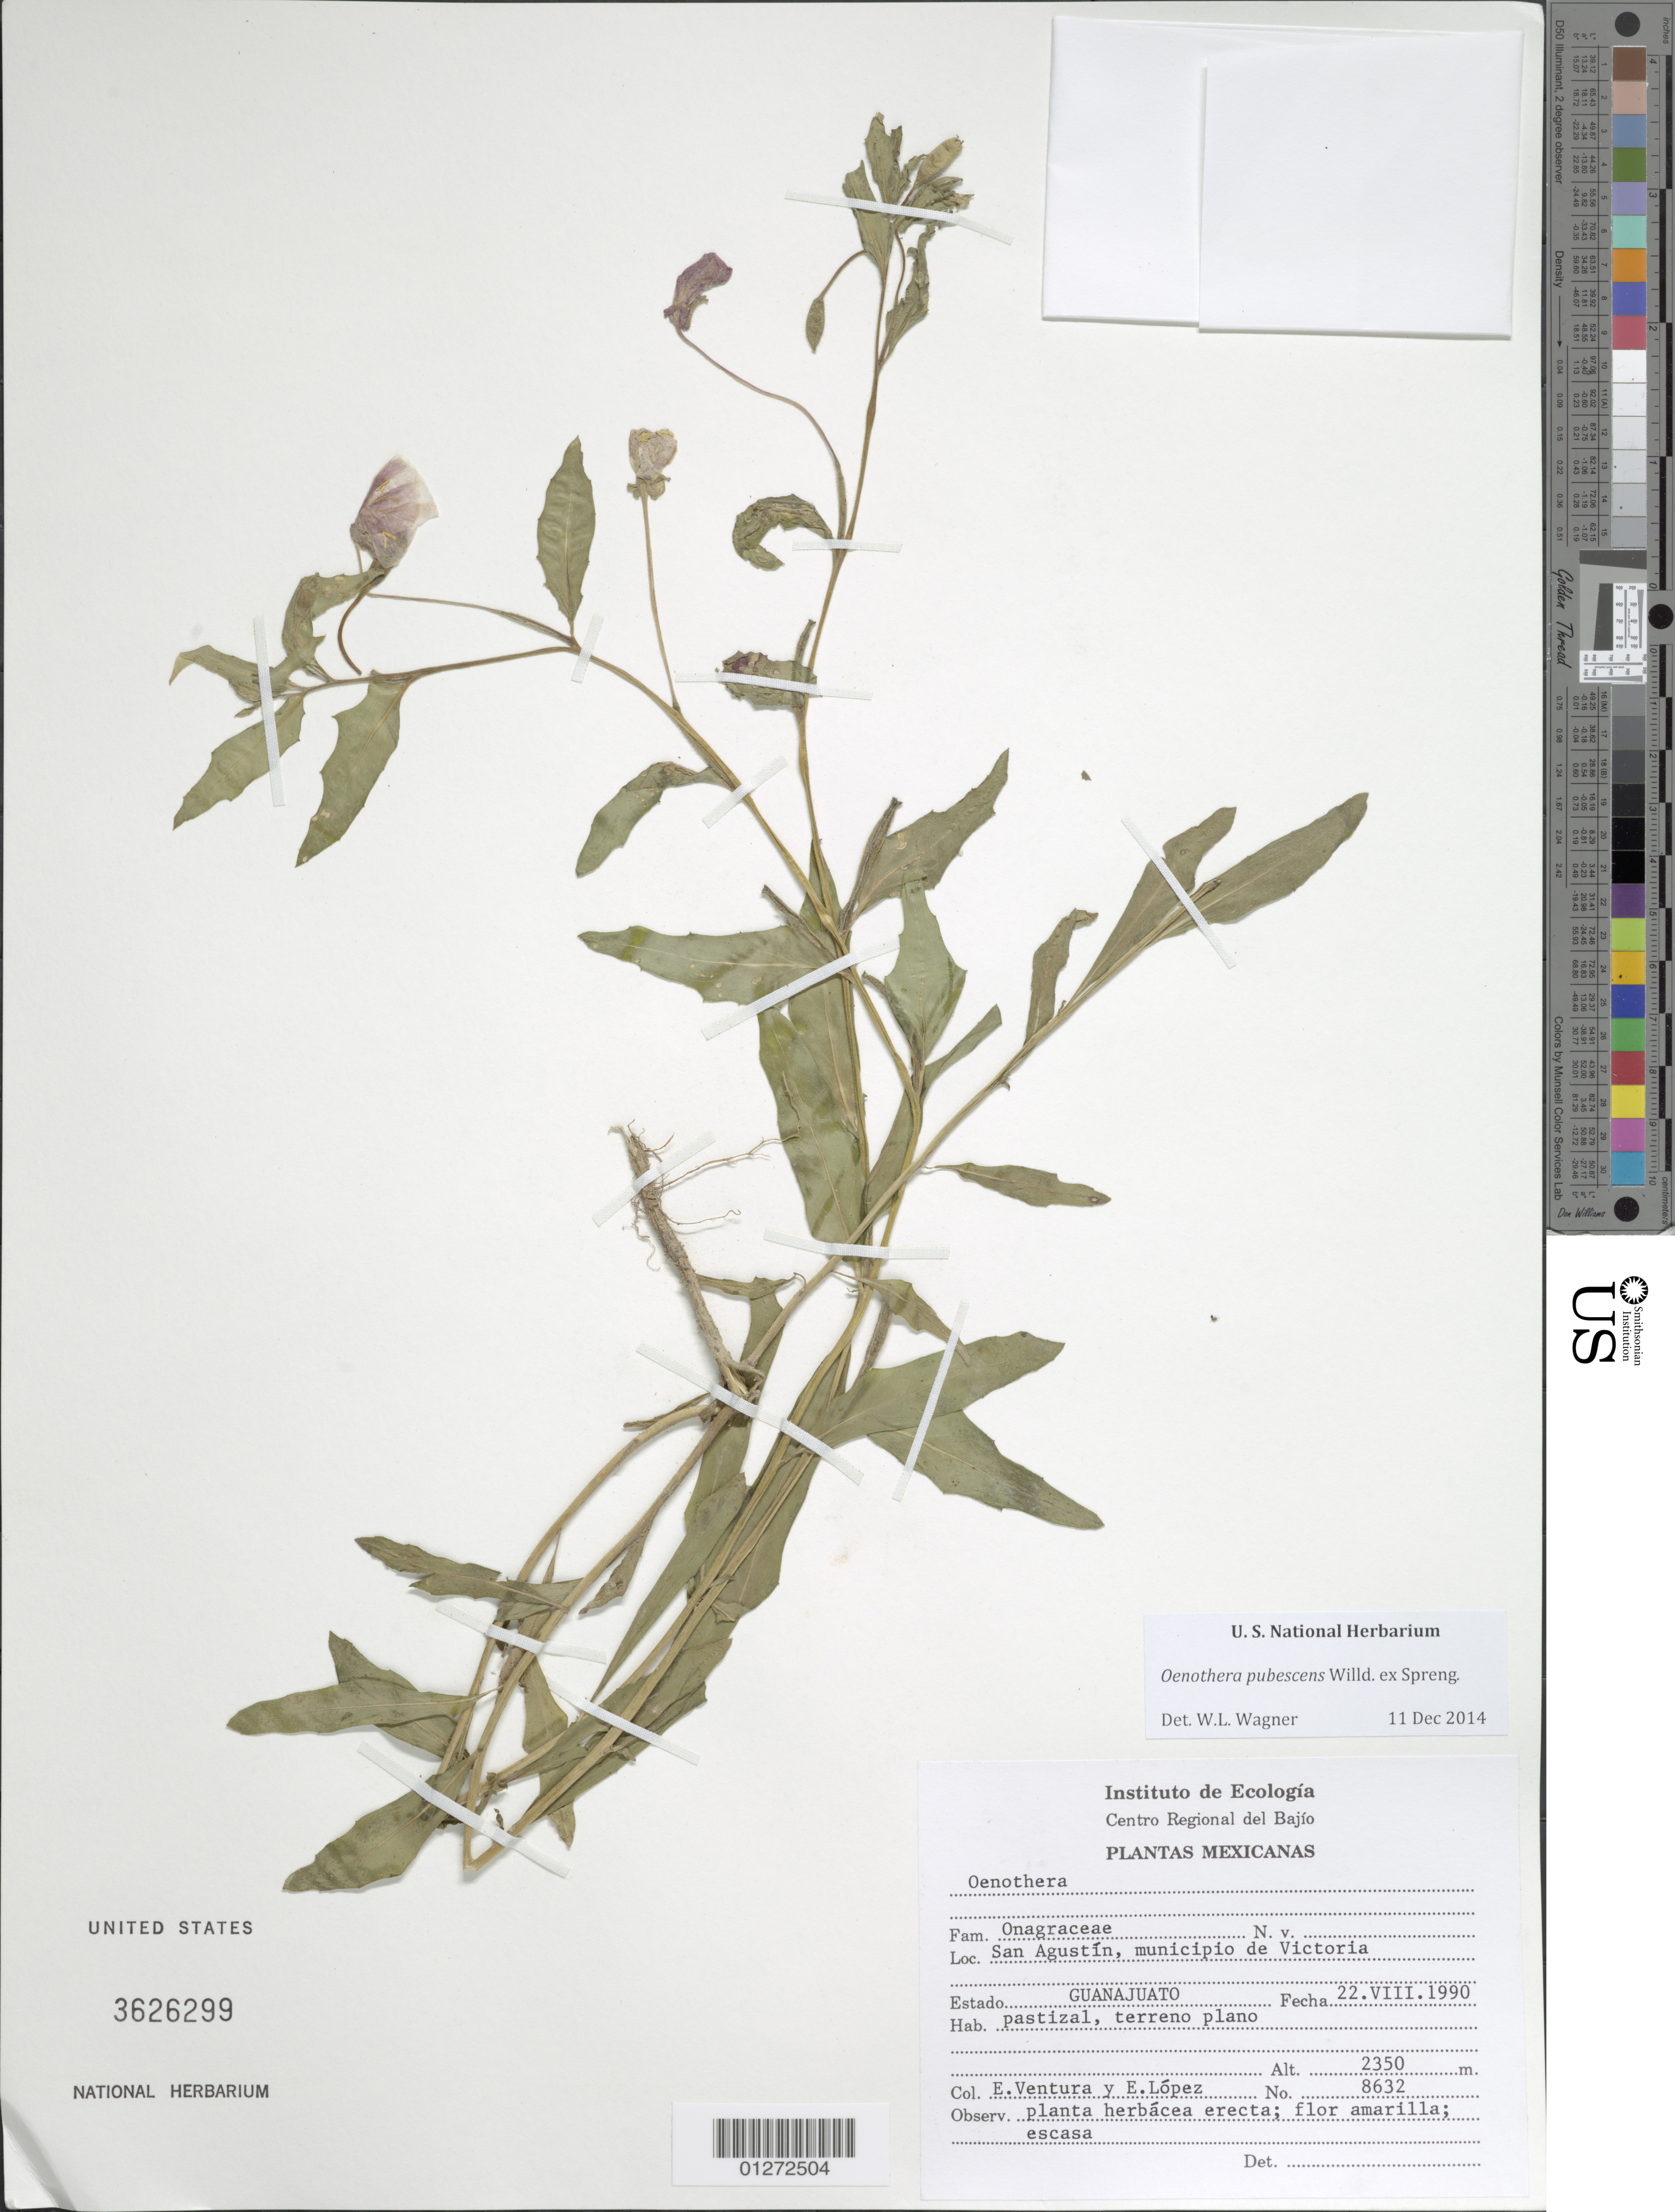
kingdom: Plantae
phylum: Tracheophyta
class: Magnoliopsida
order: Myrtales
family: Onagraceae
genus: Oenothera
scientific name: Oenothera pubescens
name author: Willd. ex Spreng.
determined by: Wagner, W. L., (BOT), Smithsonian Institution - National Museum of Natural History (UNITED STATES)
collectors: E. Ventura & E. López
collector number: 8632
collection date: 1990-08-22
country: Mexico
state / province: Guanajuato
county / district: Victoria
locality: San Agustin.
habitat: Pastizal, terreno plano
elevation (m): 2350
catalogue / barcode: US 3626299